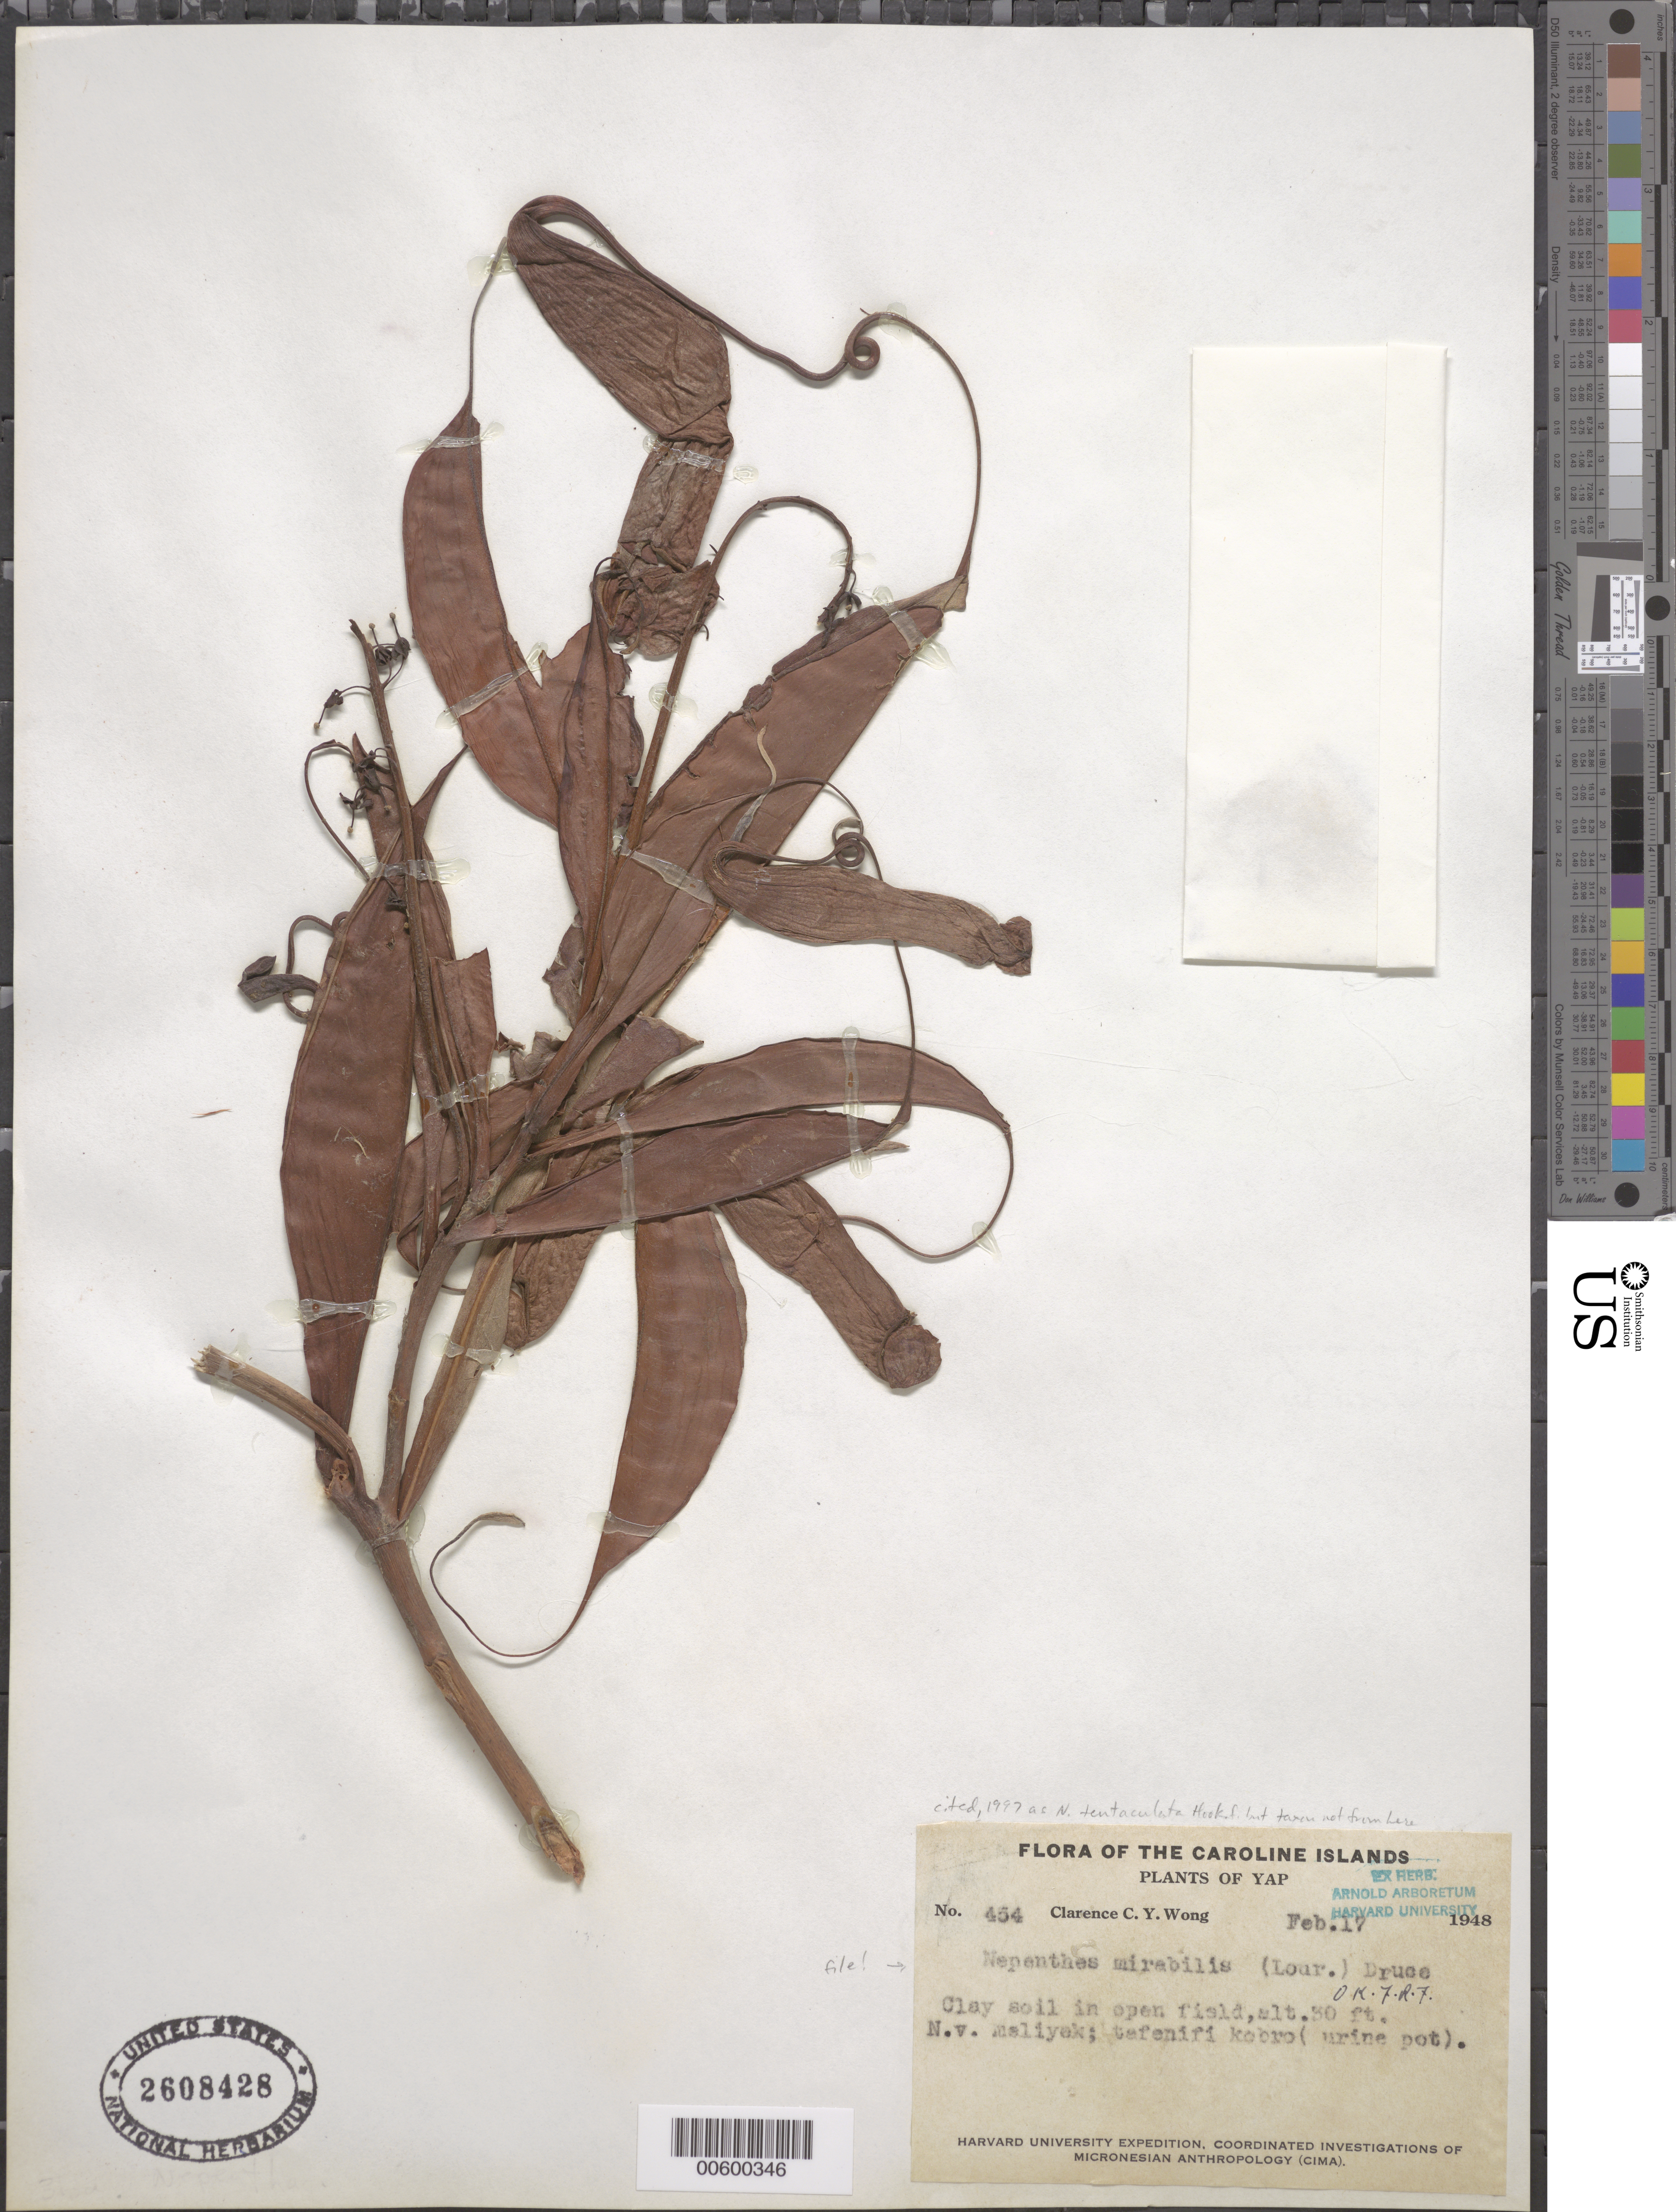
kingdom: Plantae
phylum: Tracheophyta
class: Magnoliopsida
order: Caryophyllales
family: Nepenthaceae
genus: Nepenthes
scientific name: Nepenthes mirabilis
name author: (Lour.) Druce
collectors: C. Y. C. Wong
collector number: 454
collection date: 1948-02-17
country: Micronesia, Federated States of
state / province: Yap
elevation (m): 9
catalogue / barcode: US 2608428